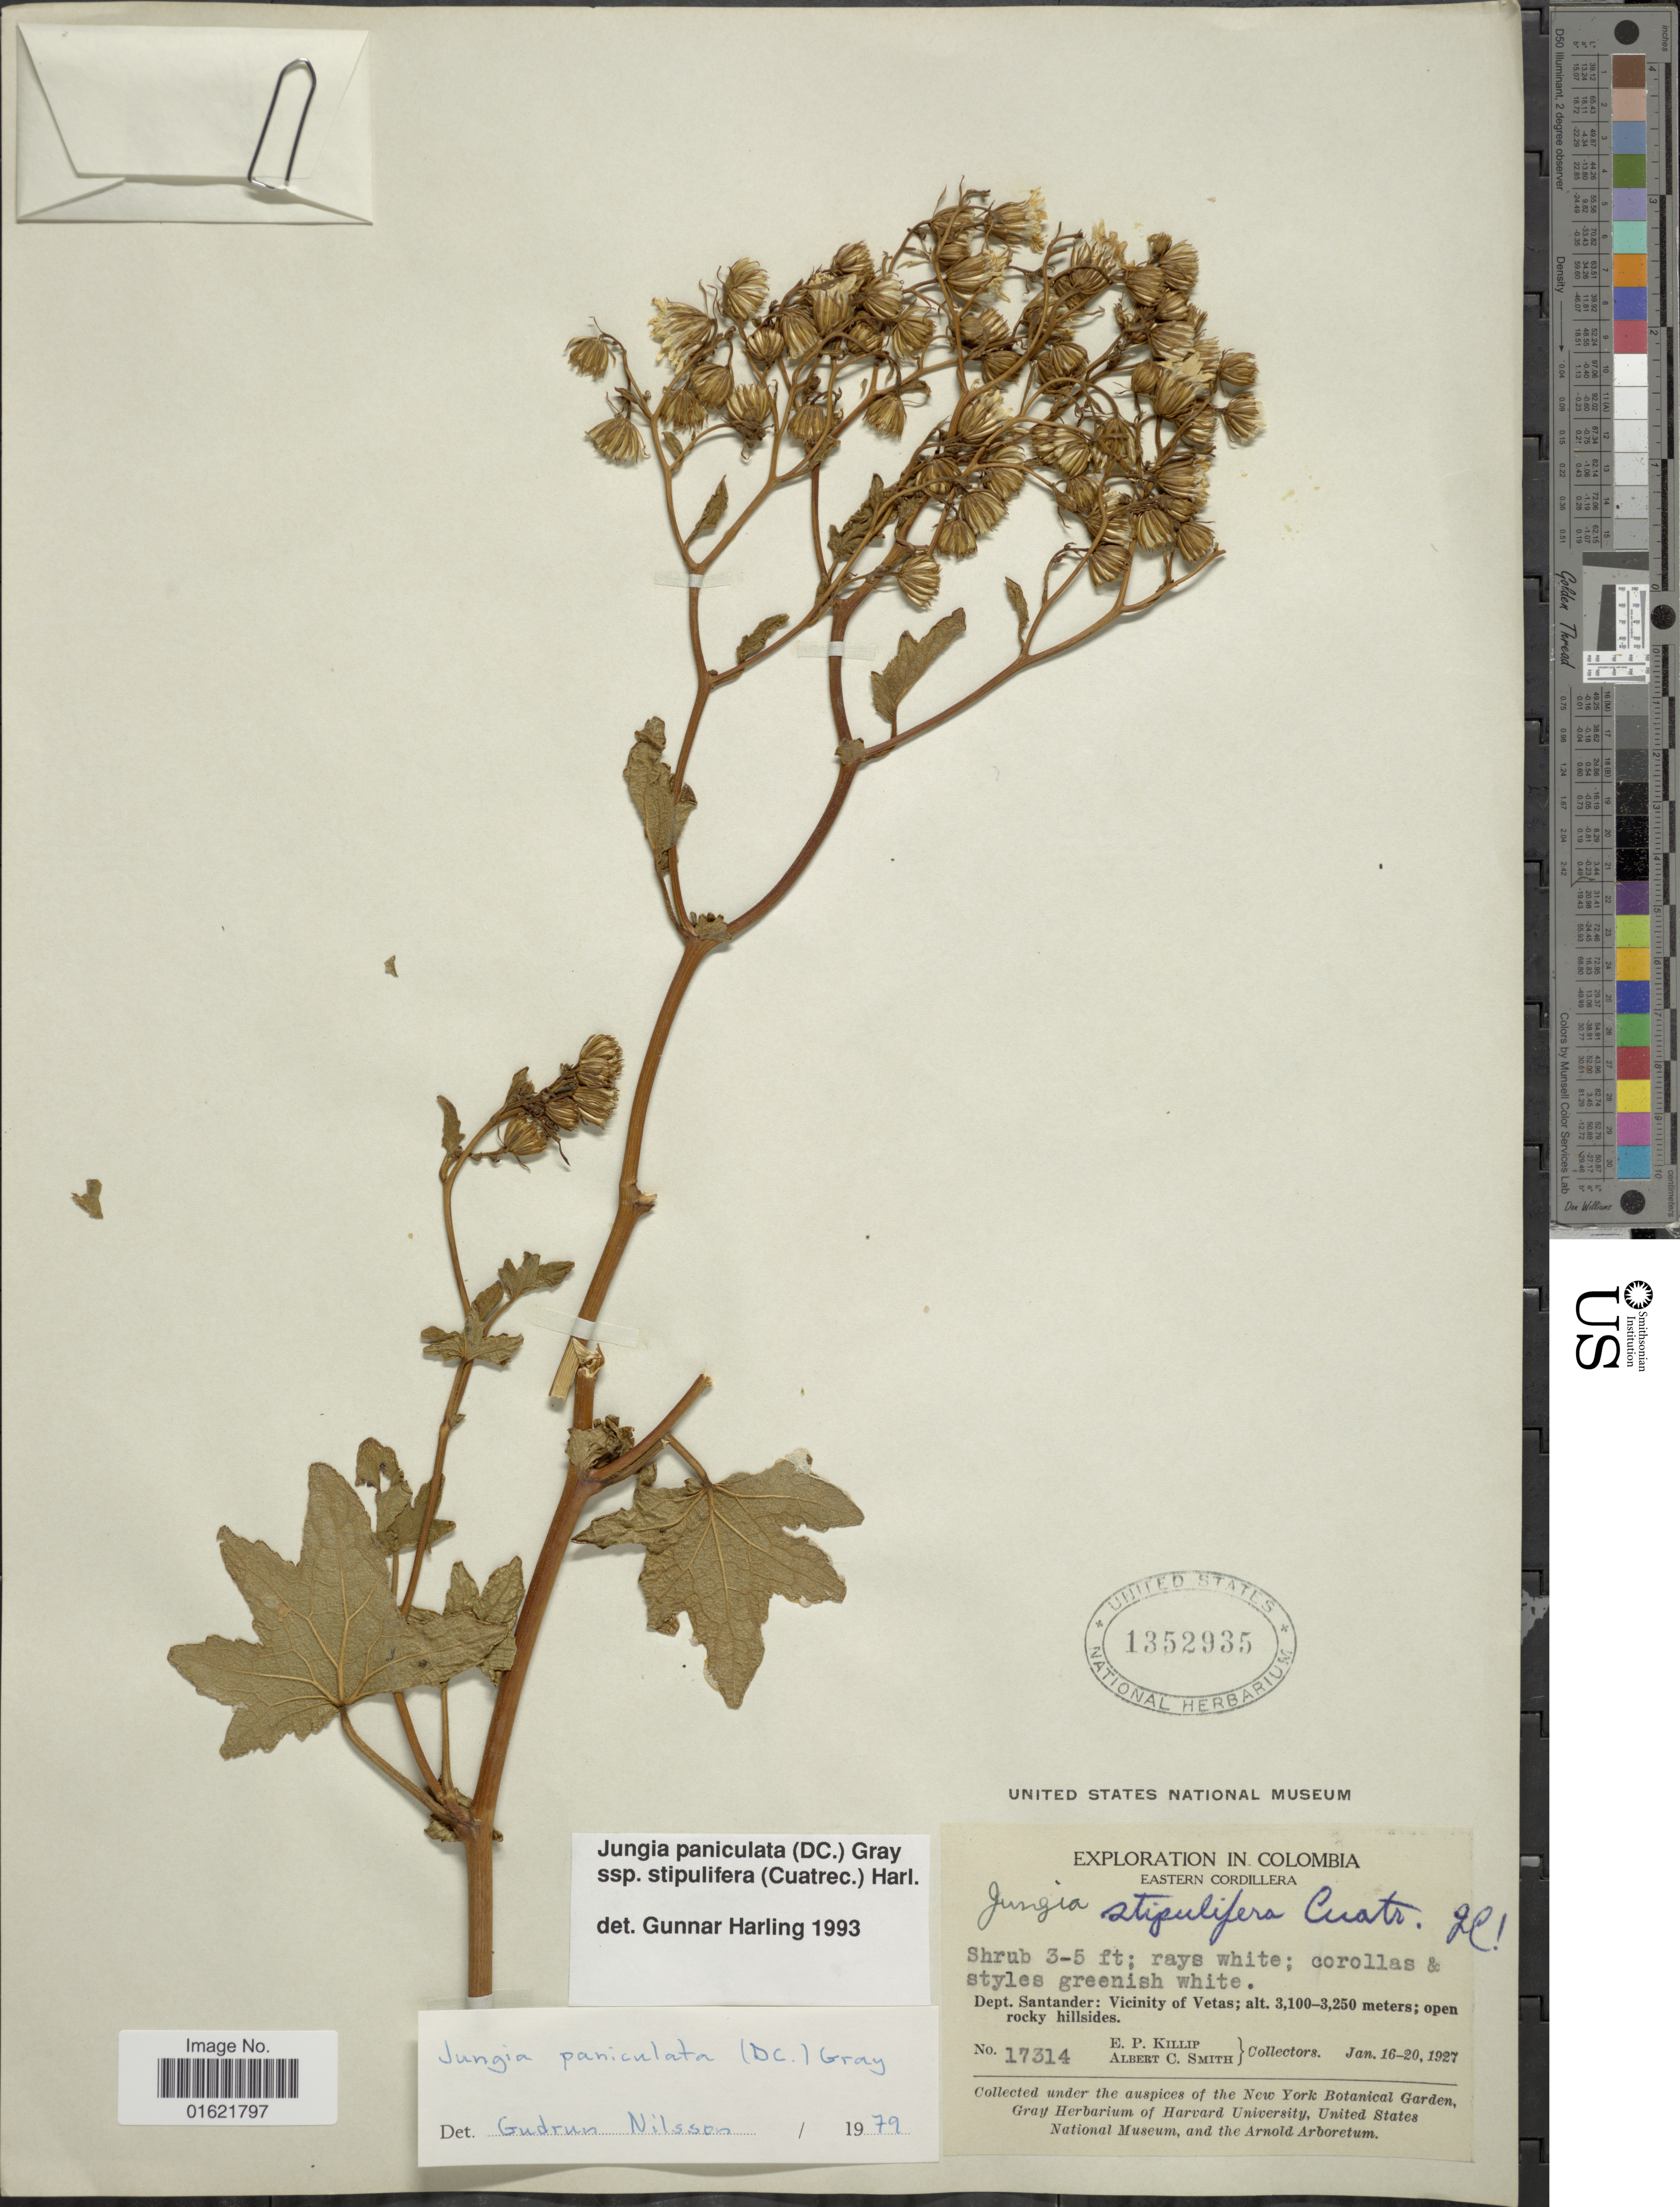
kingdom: Plantae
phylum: Tracheophyta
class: Magnoliopsida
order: Asterales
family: Asteraceae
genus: Jungia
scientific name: Jungia paniculata subsp. stipulifera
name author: (Cuatrec.) Harling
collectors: E. P. Killip & A. C. Smith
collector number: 17314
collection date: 1927-01-16/1927-01-20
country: Colombia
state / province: Santander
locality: Vicinity of Vetas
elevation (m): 3100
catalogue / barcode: US 1352935